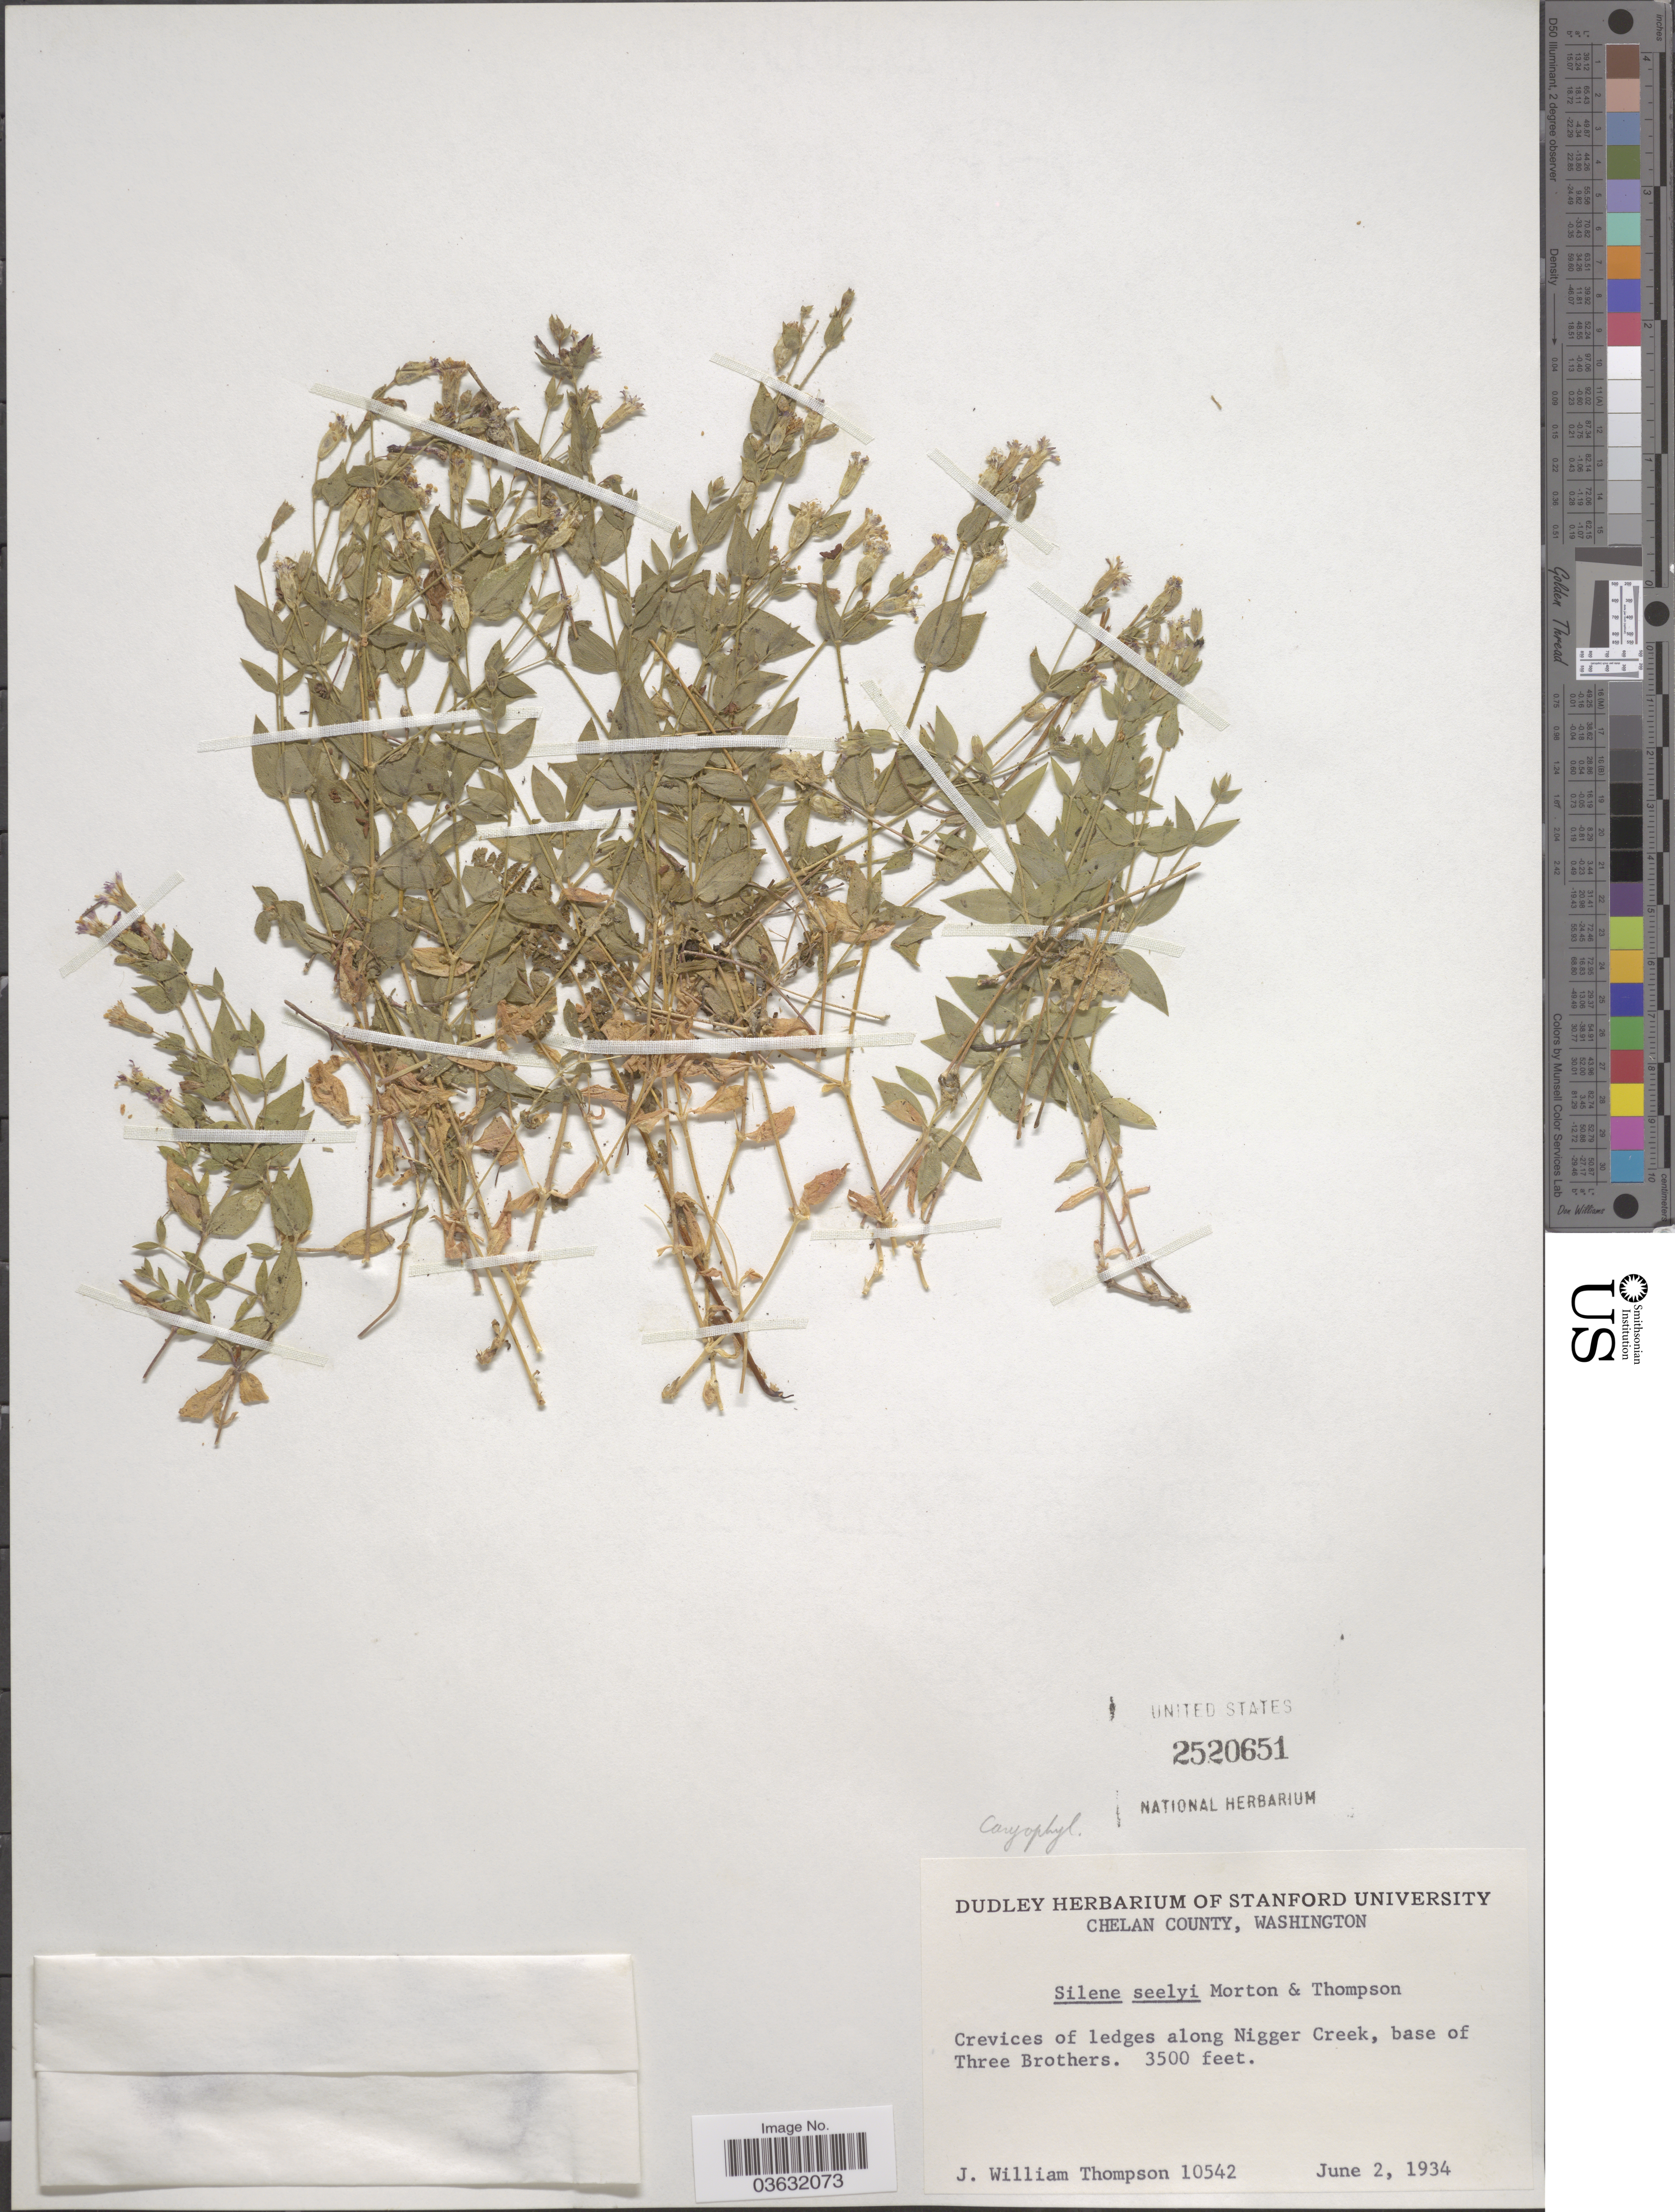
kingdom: Plantae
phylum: Tracheophyta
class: Magnoliopsida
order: Caryophyllales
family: Caryophyllaceae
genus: Silene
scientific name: Silene seelyi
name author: C.V. Morton & J.W. Thomps.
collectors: J. W. Thompson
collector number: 10542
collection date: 1934-06-02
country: United States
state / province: Washington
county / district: Chelan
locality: Chelan County. Crevices of ledges along Nigger Creek, base of Three Brothers.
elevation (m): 1067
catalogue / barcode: US 2520651